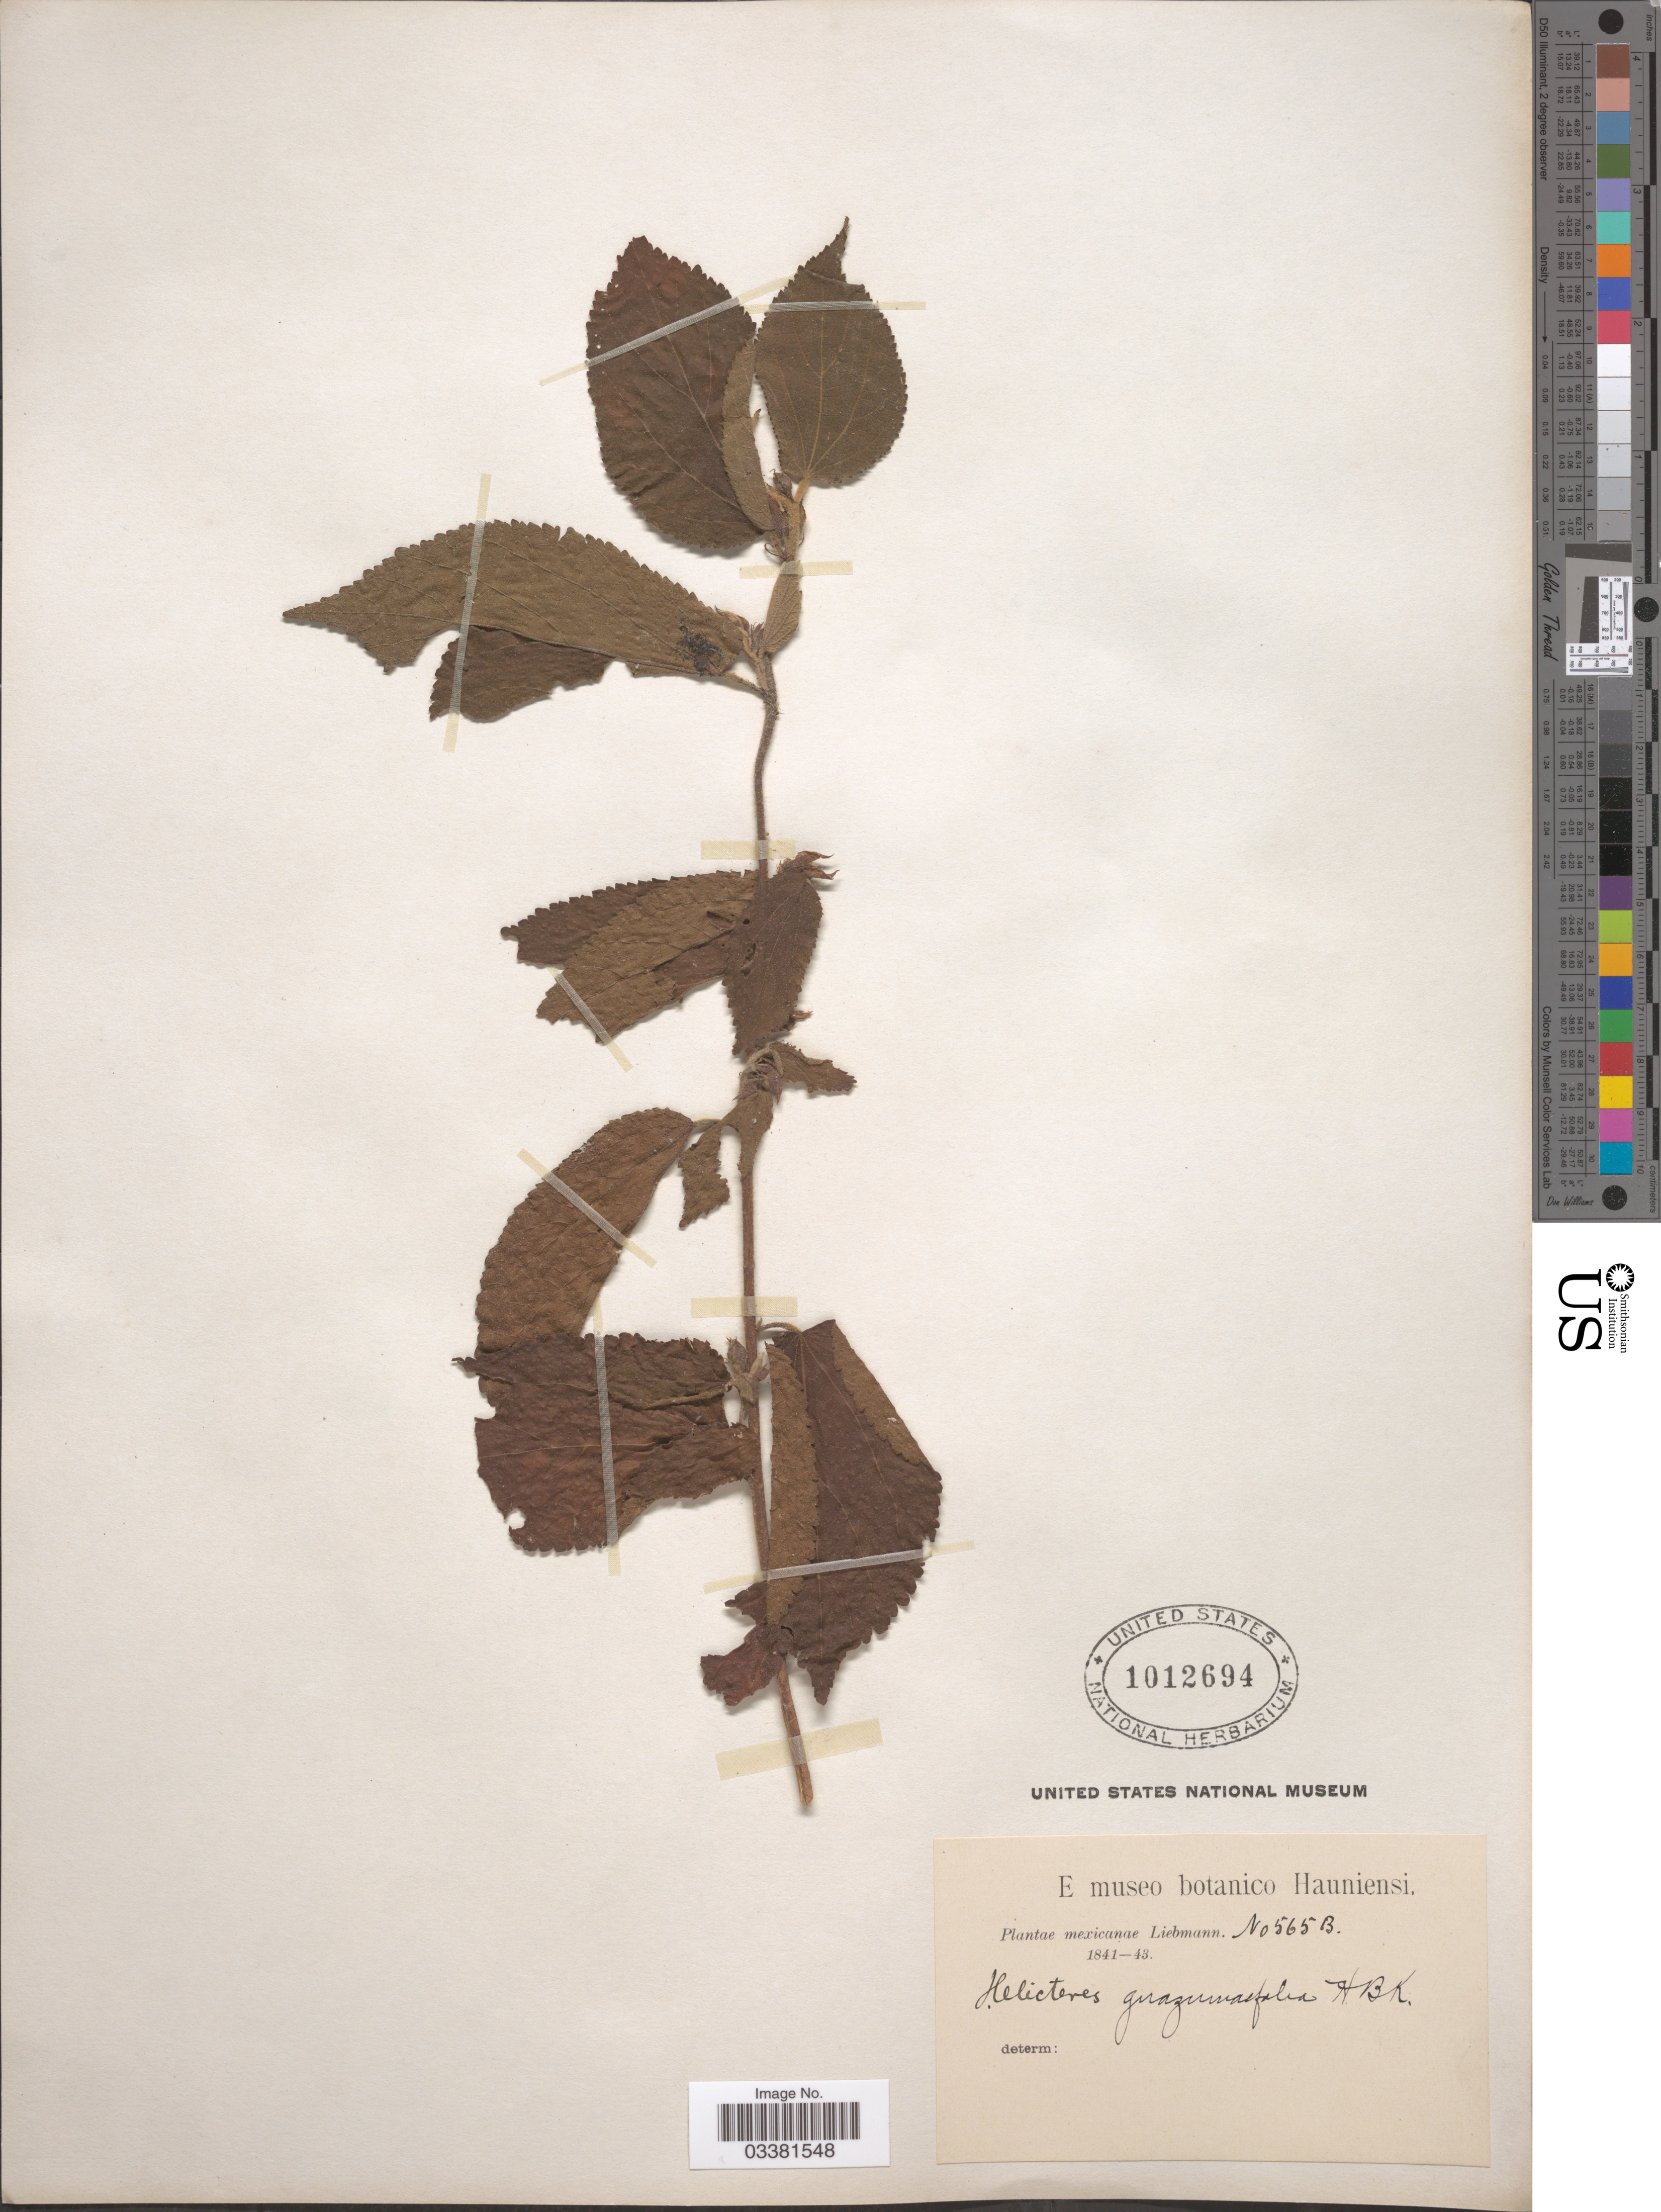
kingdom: Plantae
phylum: Tracheophyta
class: Magnoliopsida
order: Malvales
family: Malvaceae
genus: Helicteres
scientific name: Helicteres guazumifolia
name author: Kunth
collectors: Liebmann, --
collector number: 565B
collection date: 1841/1843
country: Mexico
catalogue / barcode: US 1012694